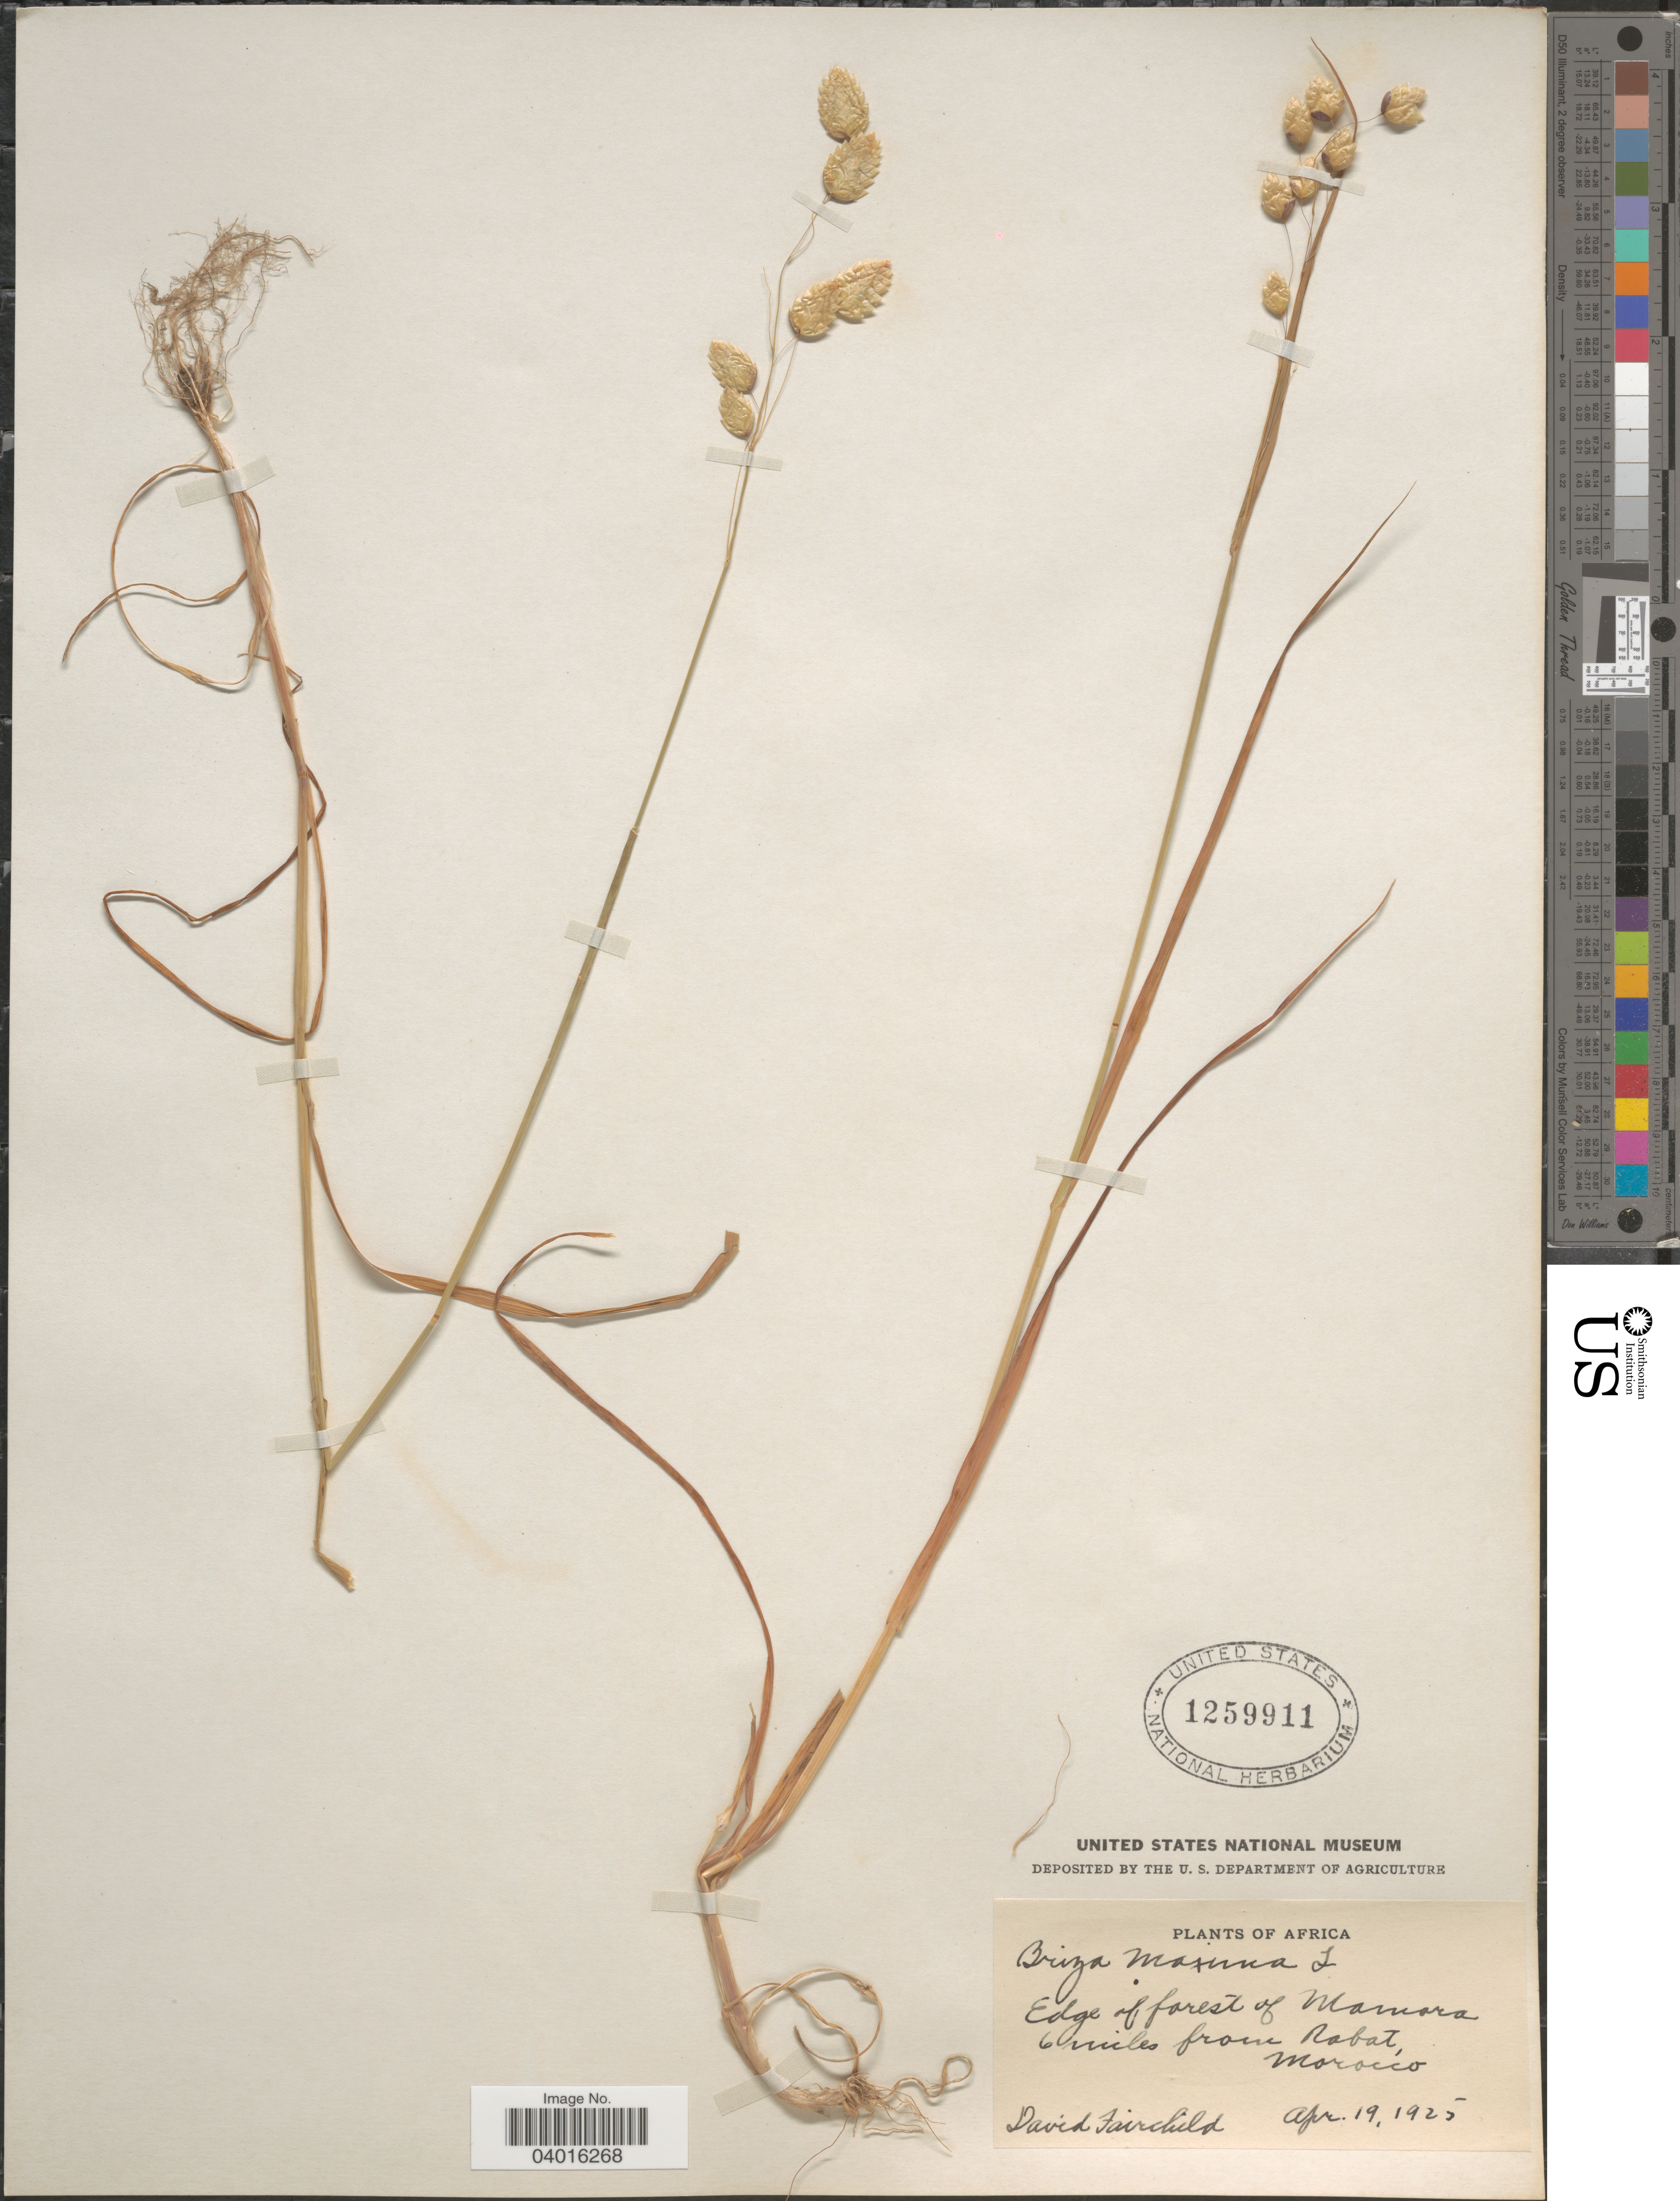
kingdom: Plantae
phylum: Tracheophyta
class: Liliopsida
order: Poales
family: Poaceae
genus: Briza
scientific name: Briza maxima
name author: L.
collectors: D. Fairchild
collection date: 1925-04-19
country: Morocco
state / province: Rabat-Salé-Zemmour-Zaër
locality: Edge of forest of Mamora 6 miles from Rabat.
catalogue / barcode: US 1259911